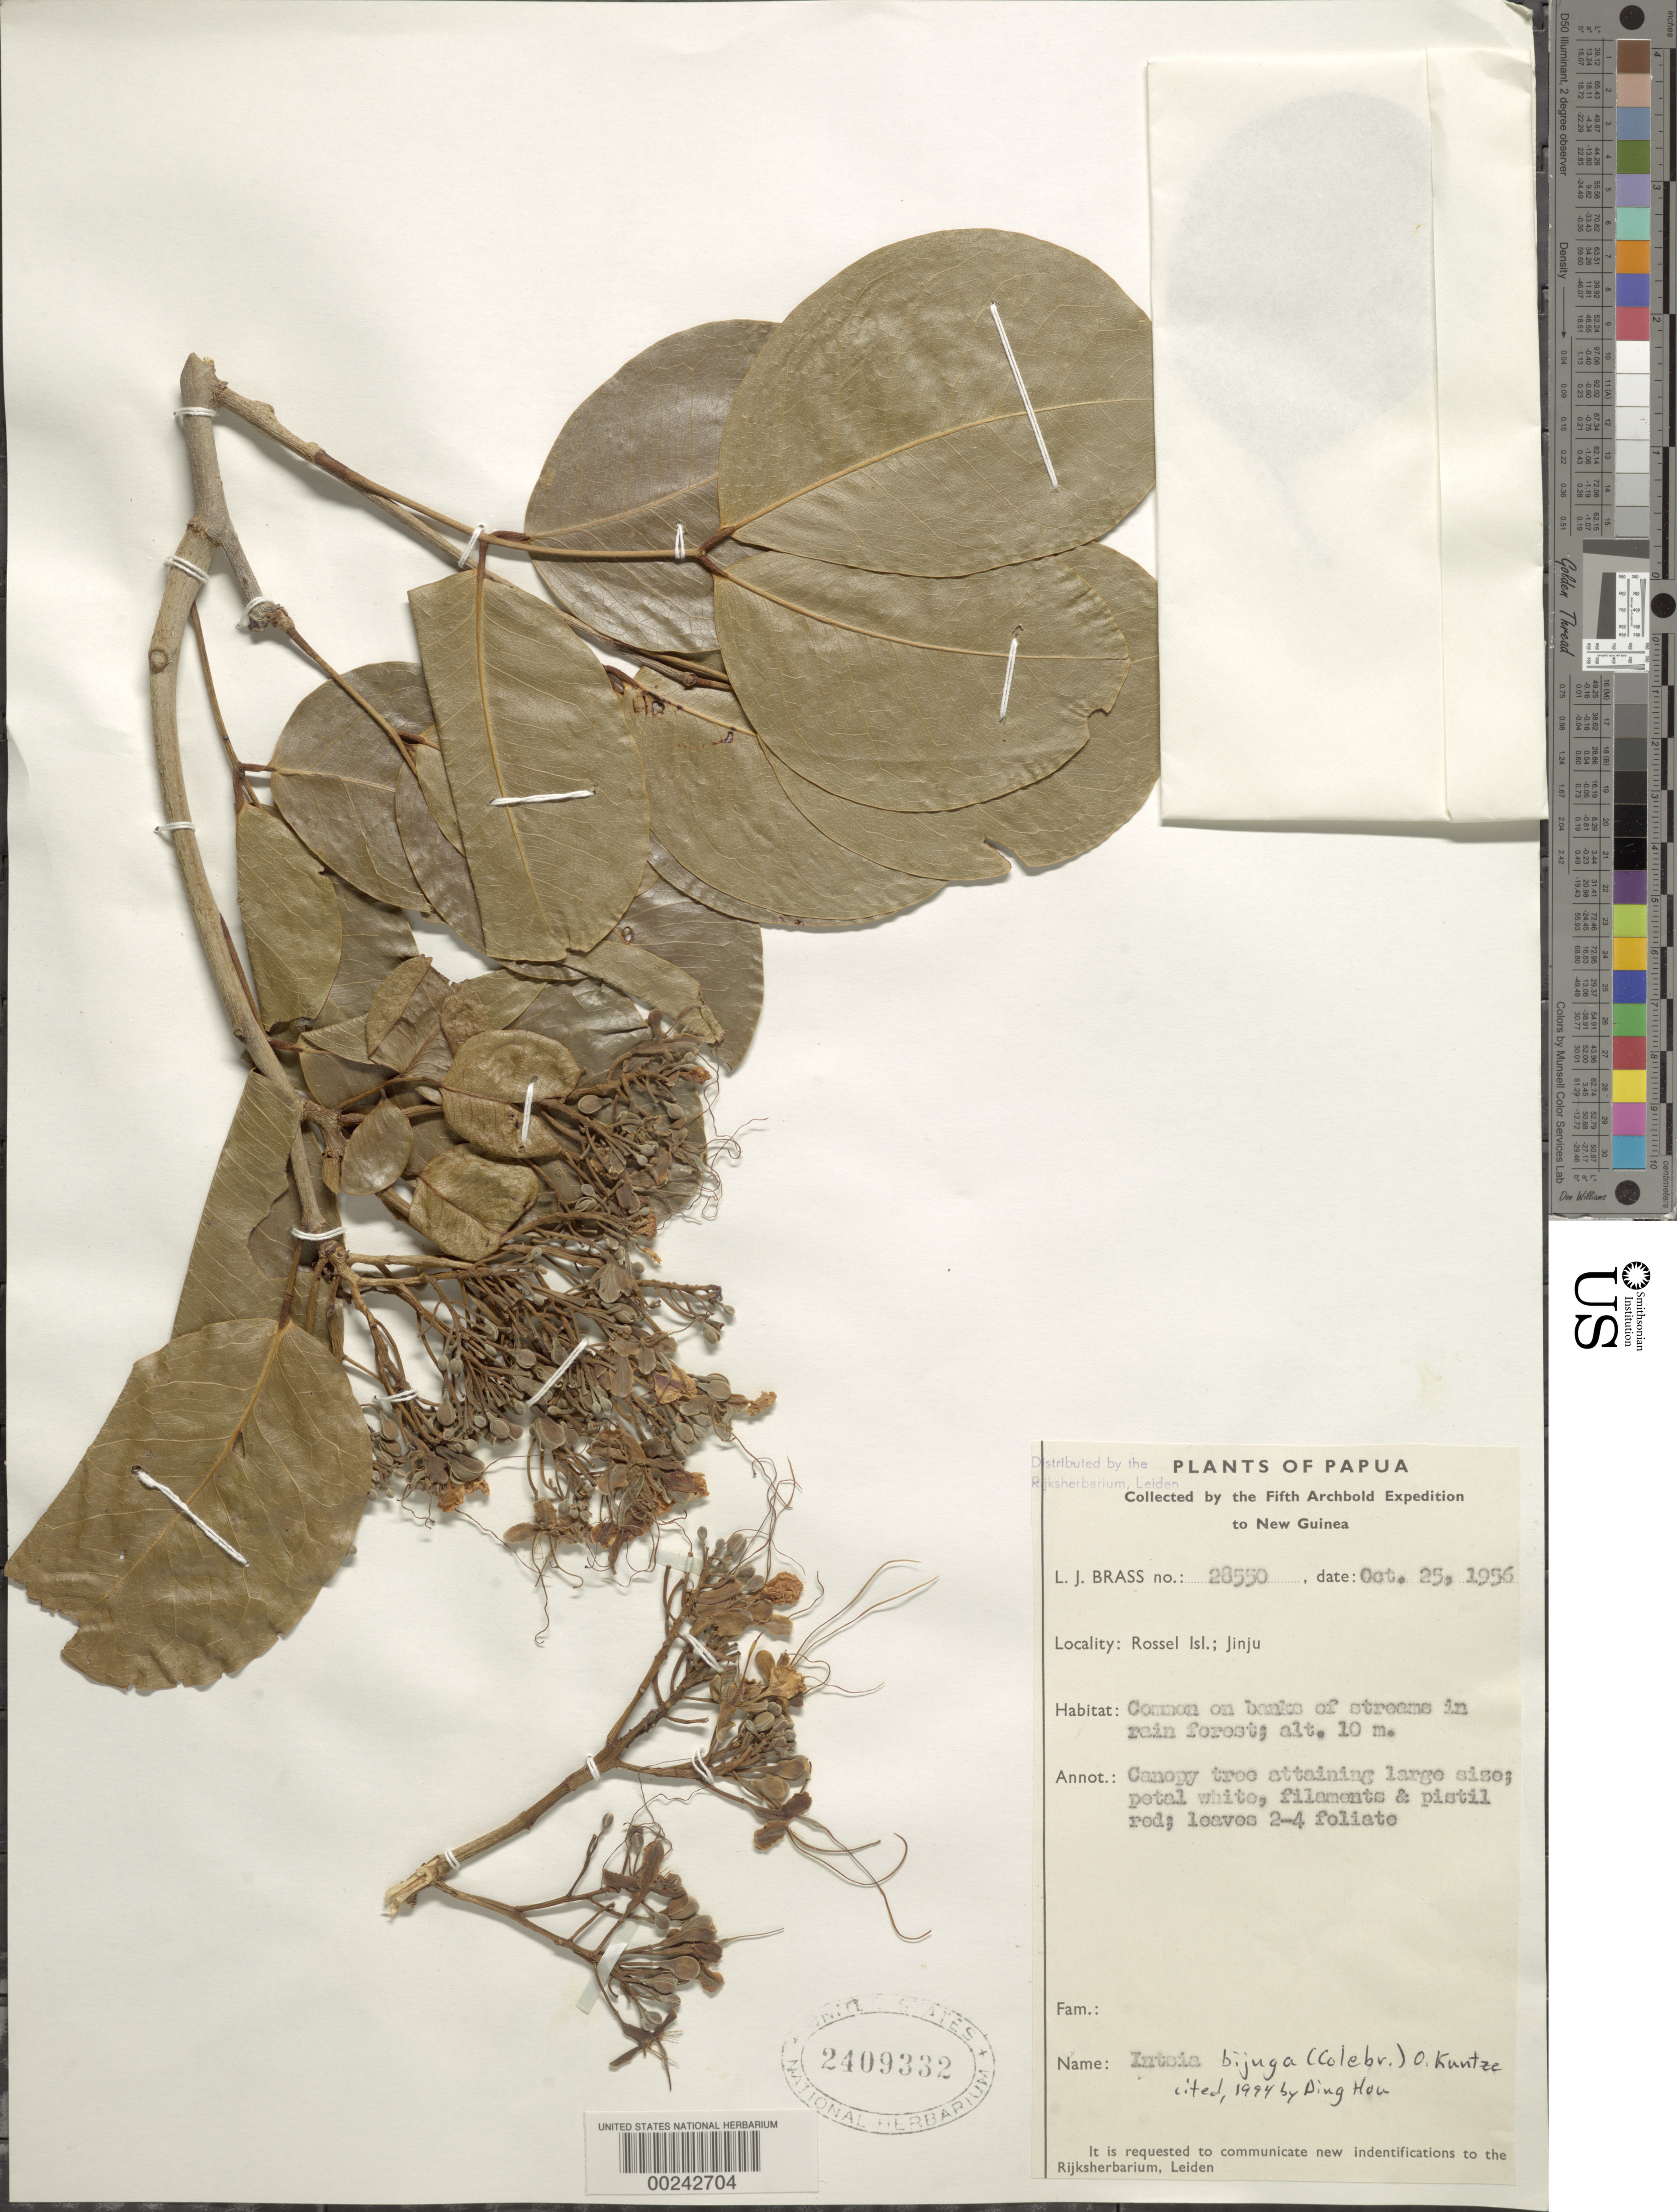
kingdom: Plantae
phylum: Tracheophyta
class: Magnoliopsida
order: Fabales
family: Fabaceae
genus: Intsia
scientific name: Intsia bijuga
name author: (Colebr.) Kuntze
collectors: L. J. Brass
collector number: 28550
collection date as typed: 25 Oct 1956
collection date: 1956-10-25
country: Papua New Guinea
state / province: Milne Bay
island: Rossel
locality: Jinju [Louisiade Arch.]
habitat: On banks of streams in rain forest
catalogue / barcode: US 2409332